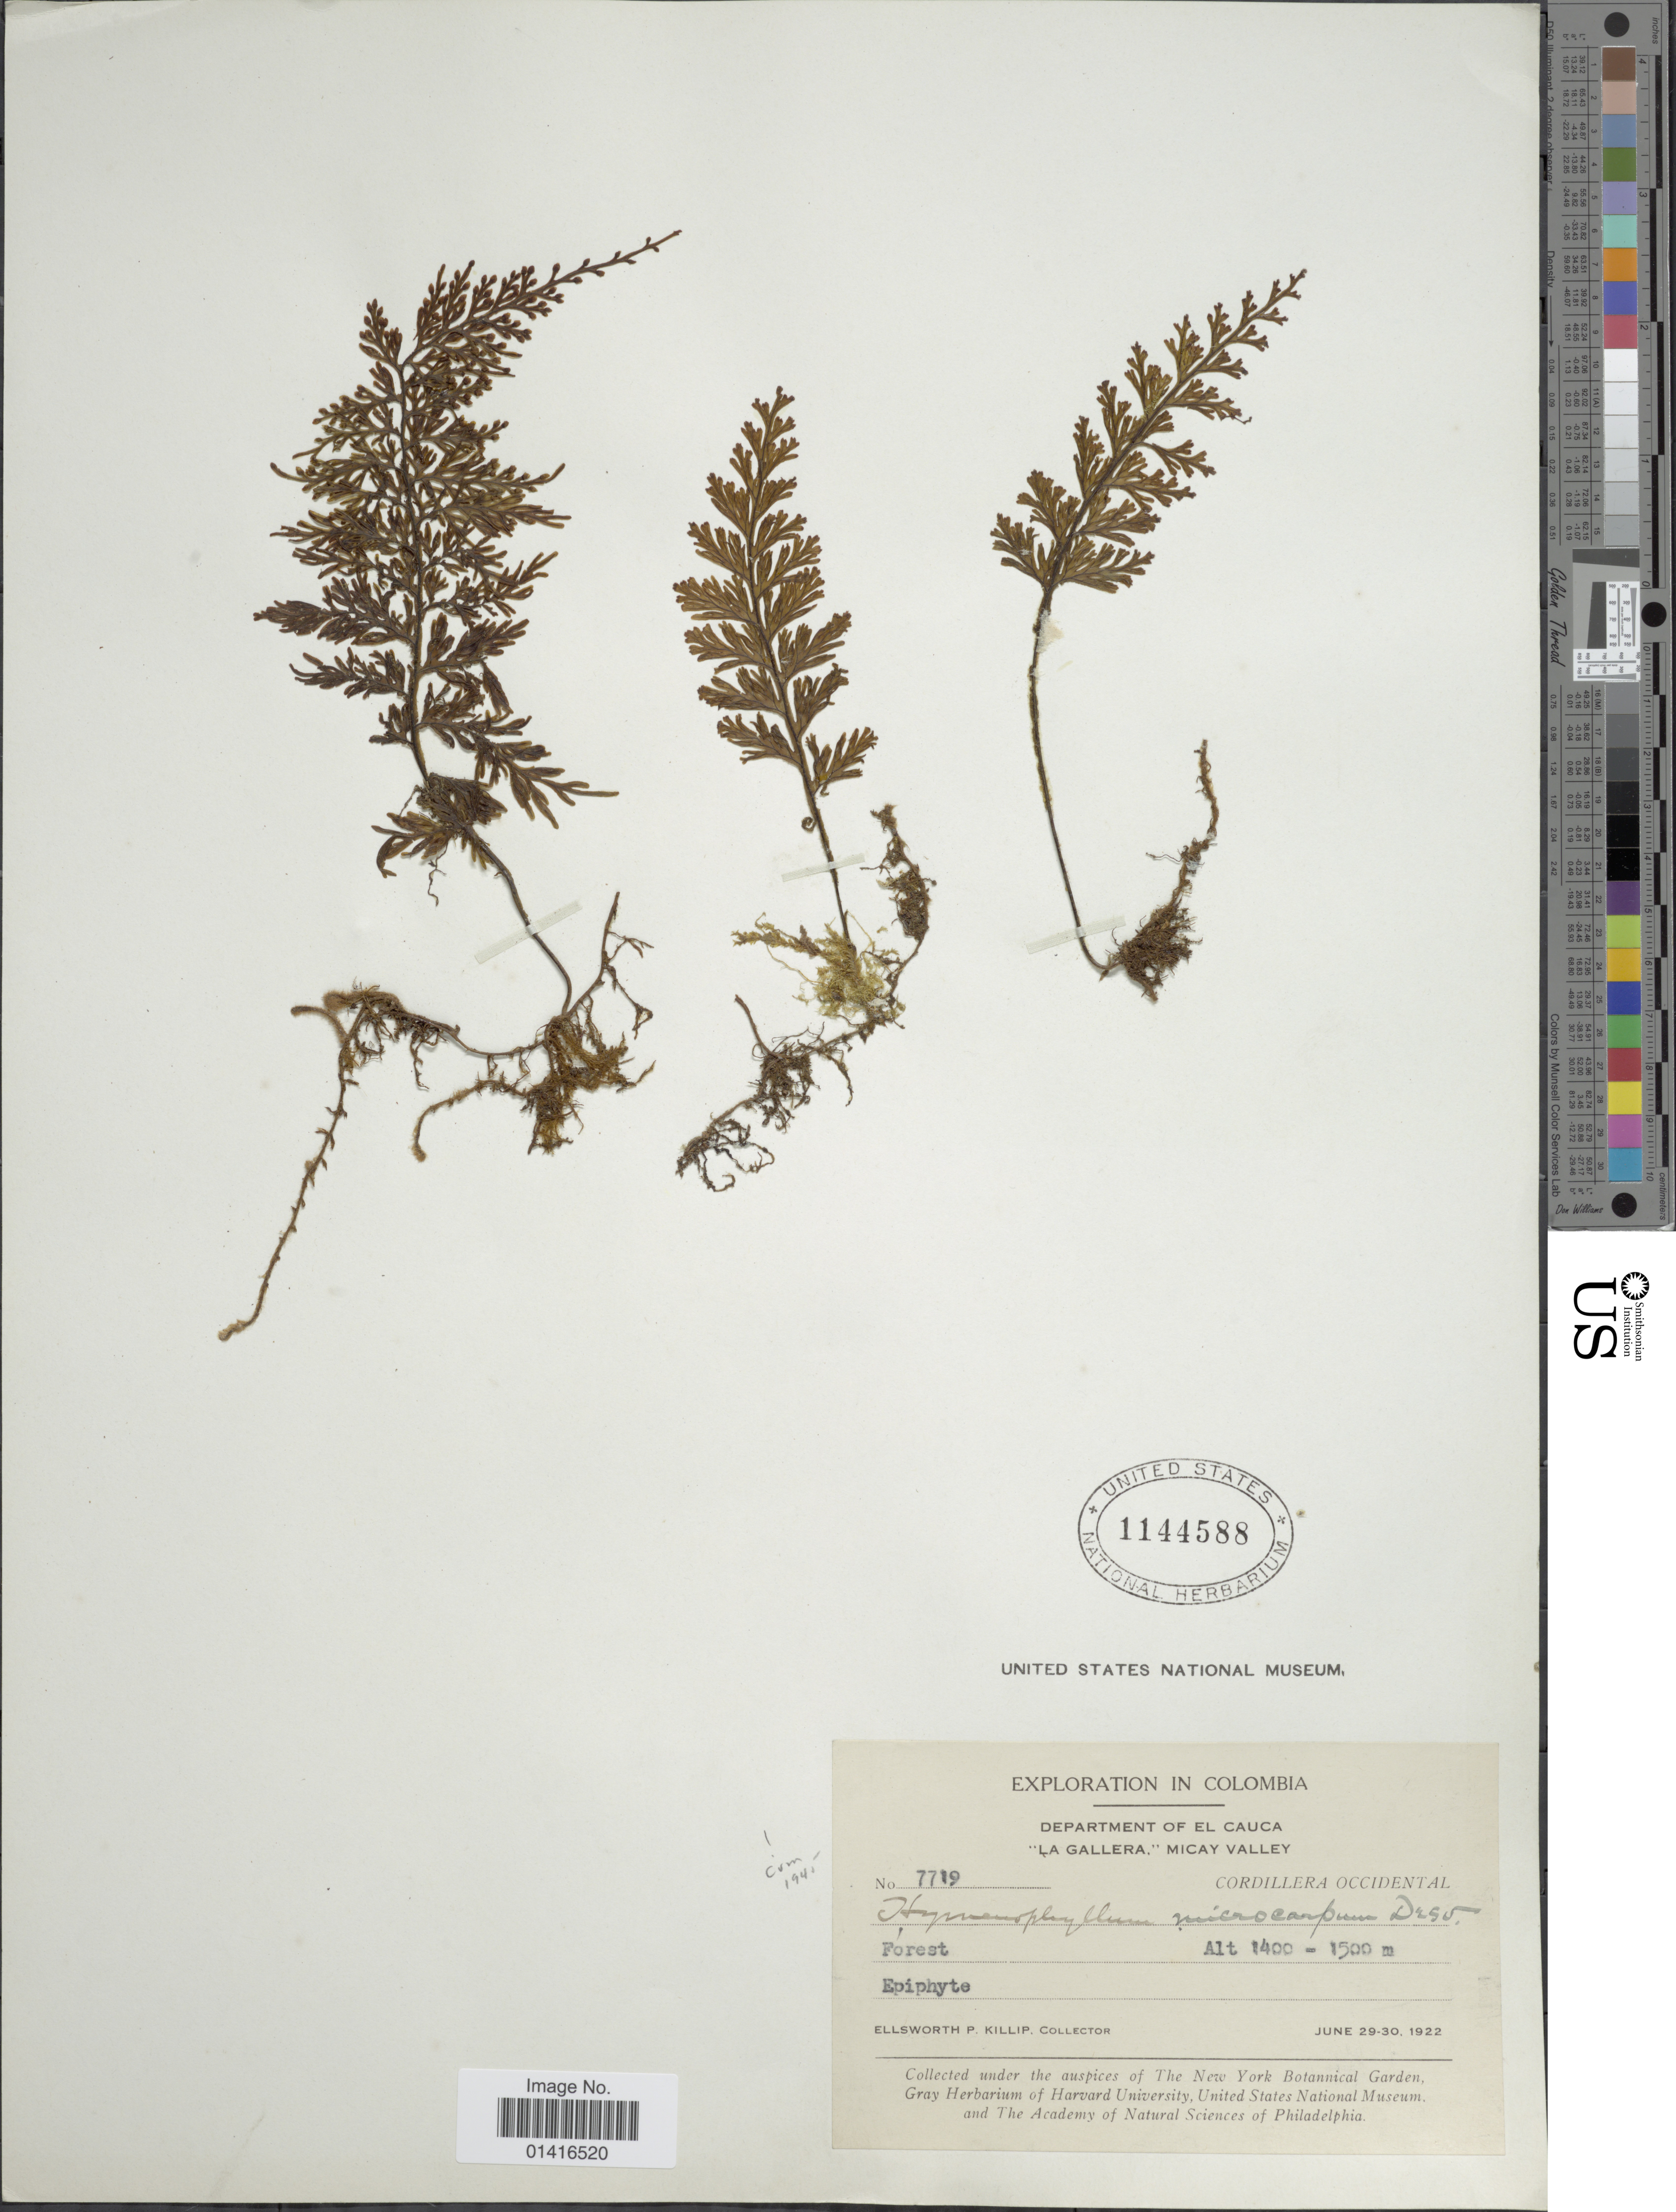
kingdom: Plantae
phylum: Tracheophyta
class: Polypodiopsida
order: Hymenophyllales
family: Hymenophyllaceae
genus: Hymenophyllum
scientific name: Hymenophyllum microcarpum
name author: (Desv.) Lellinger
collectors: E. P. Killip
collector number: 7719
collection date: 1922-06-29/1922-06-30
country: Colombia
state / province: Cauca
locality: La Gallera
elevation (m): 1400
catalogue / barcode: US 1144588